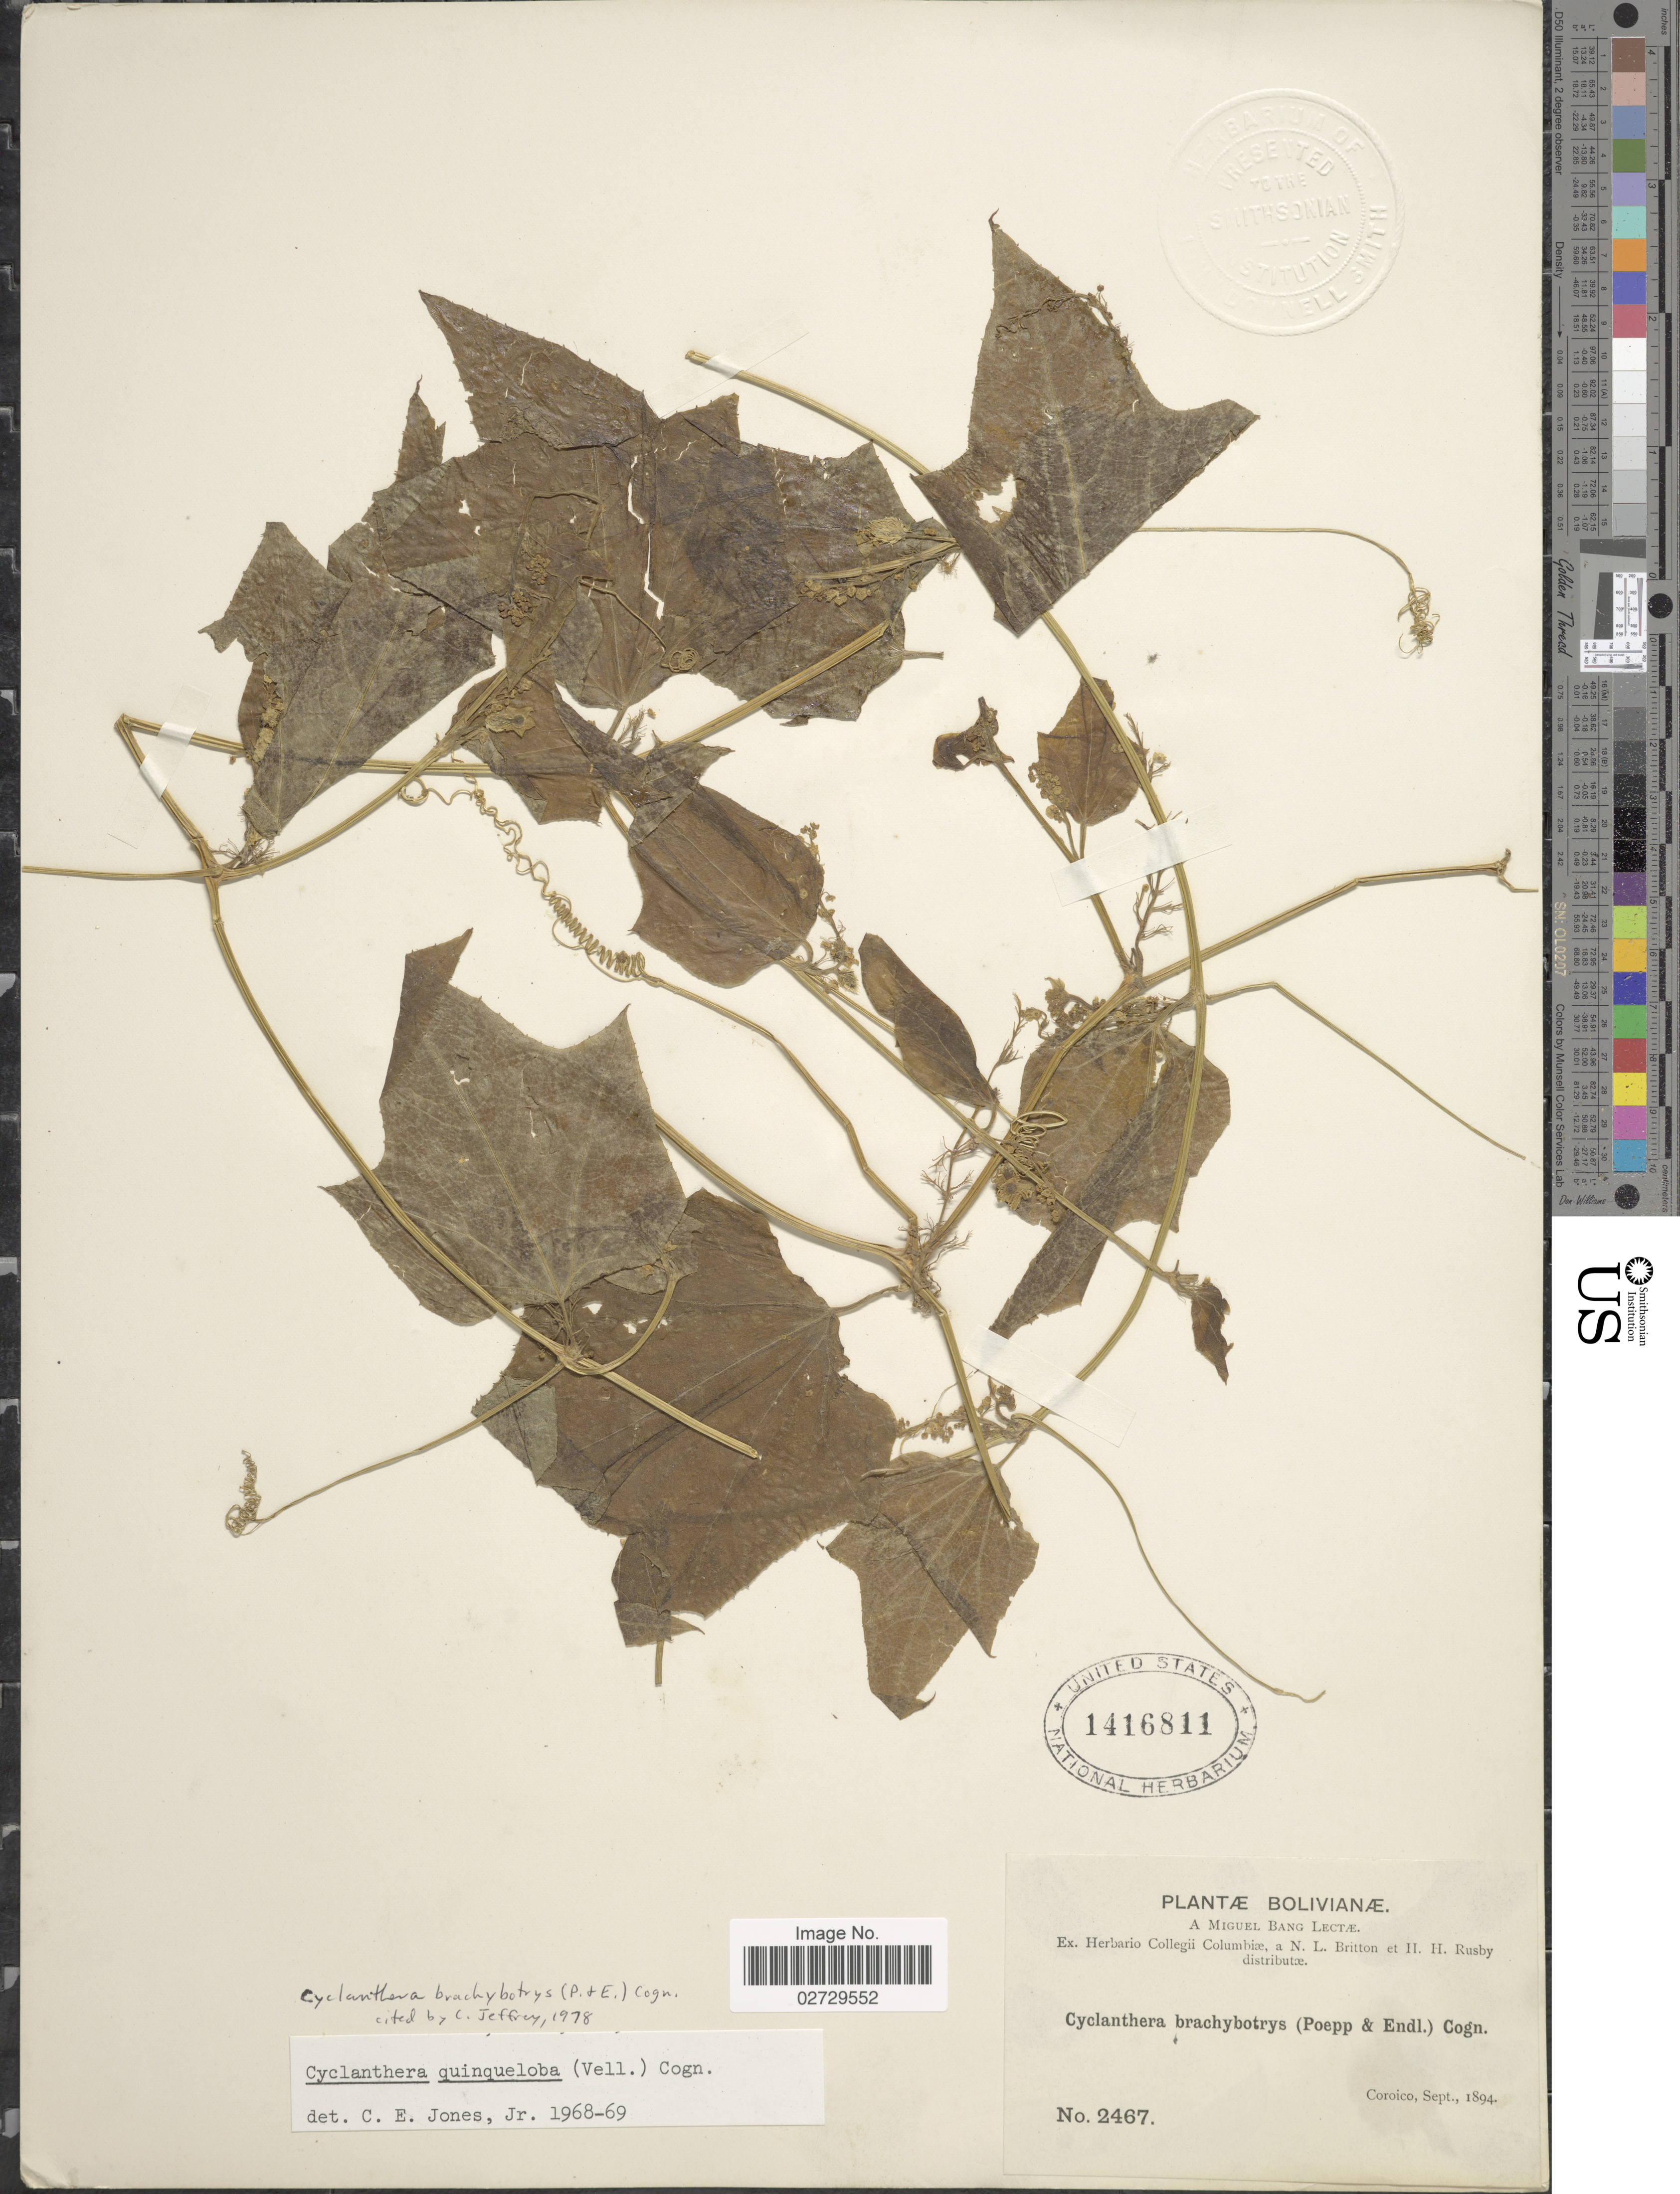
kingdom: Plantae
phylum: Tracheophyta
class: Magnoliopsida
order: Cucurbitales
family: Cucurbitaceae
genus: Cyclanthera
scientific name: Cyclanthera brachybotrys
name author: (Poepp. & Endl.) Cogn.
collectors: M. Bang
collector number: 2467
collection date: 1894-09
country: Bolivia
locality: Bolivianæ. Coroico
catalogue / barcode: US 1416811